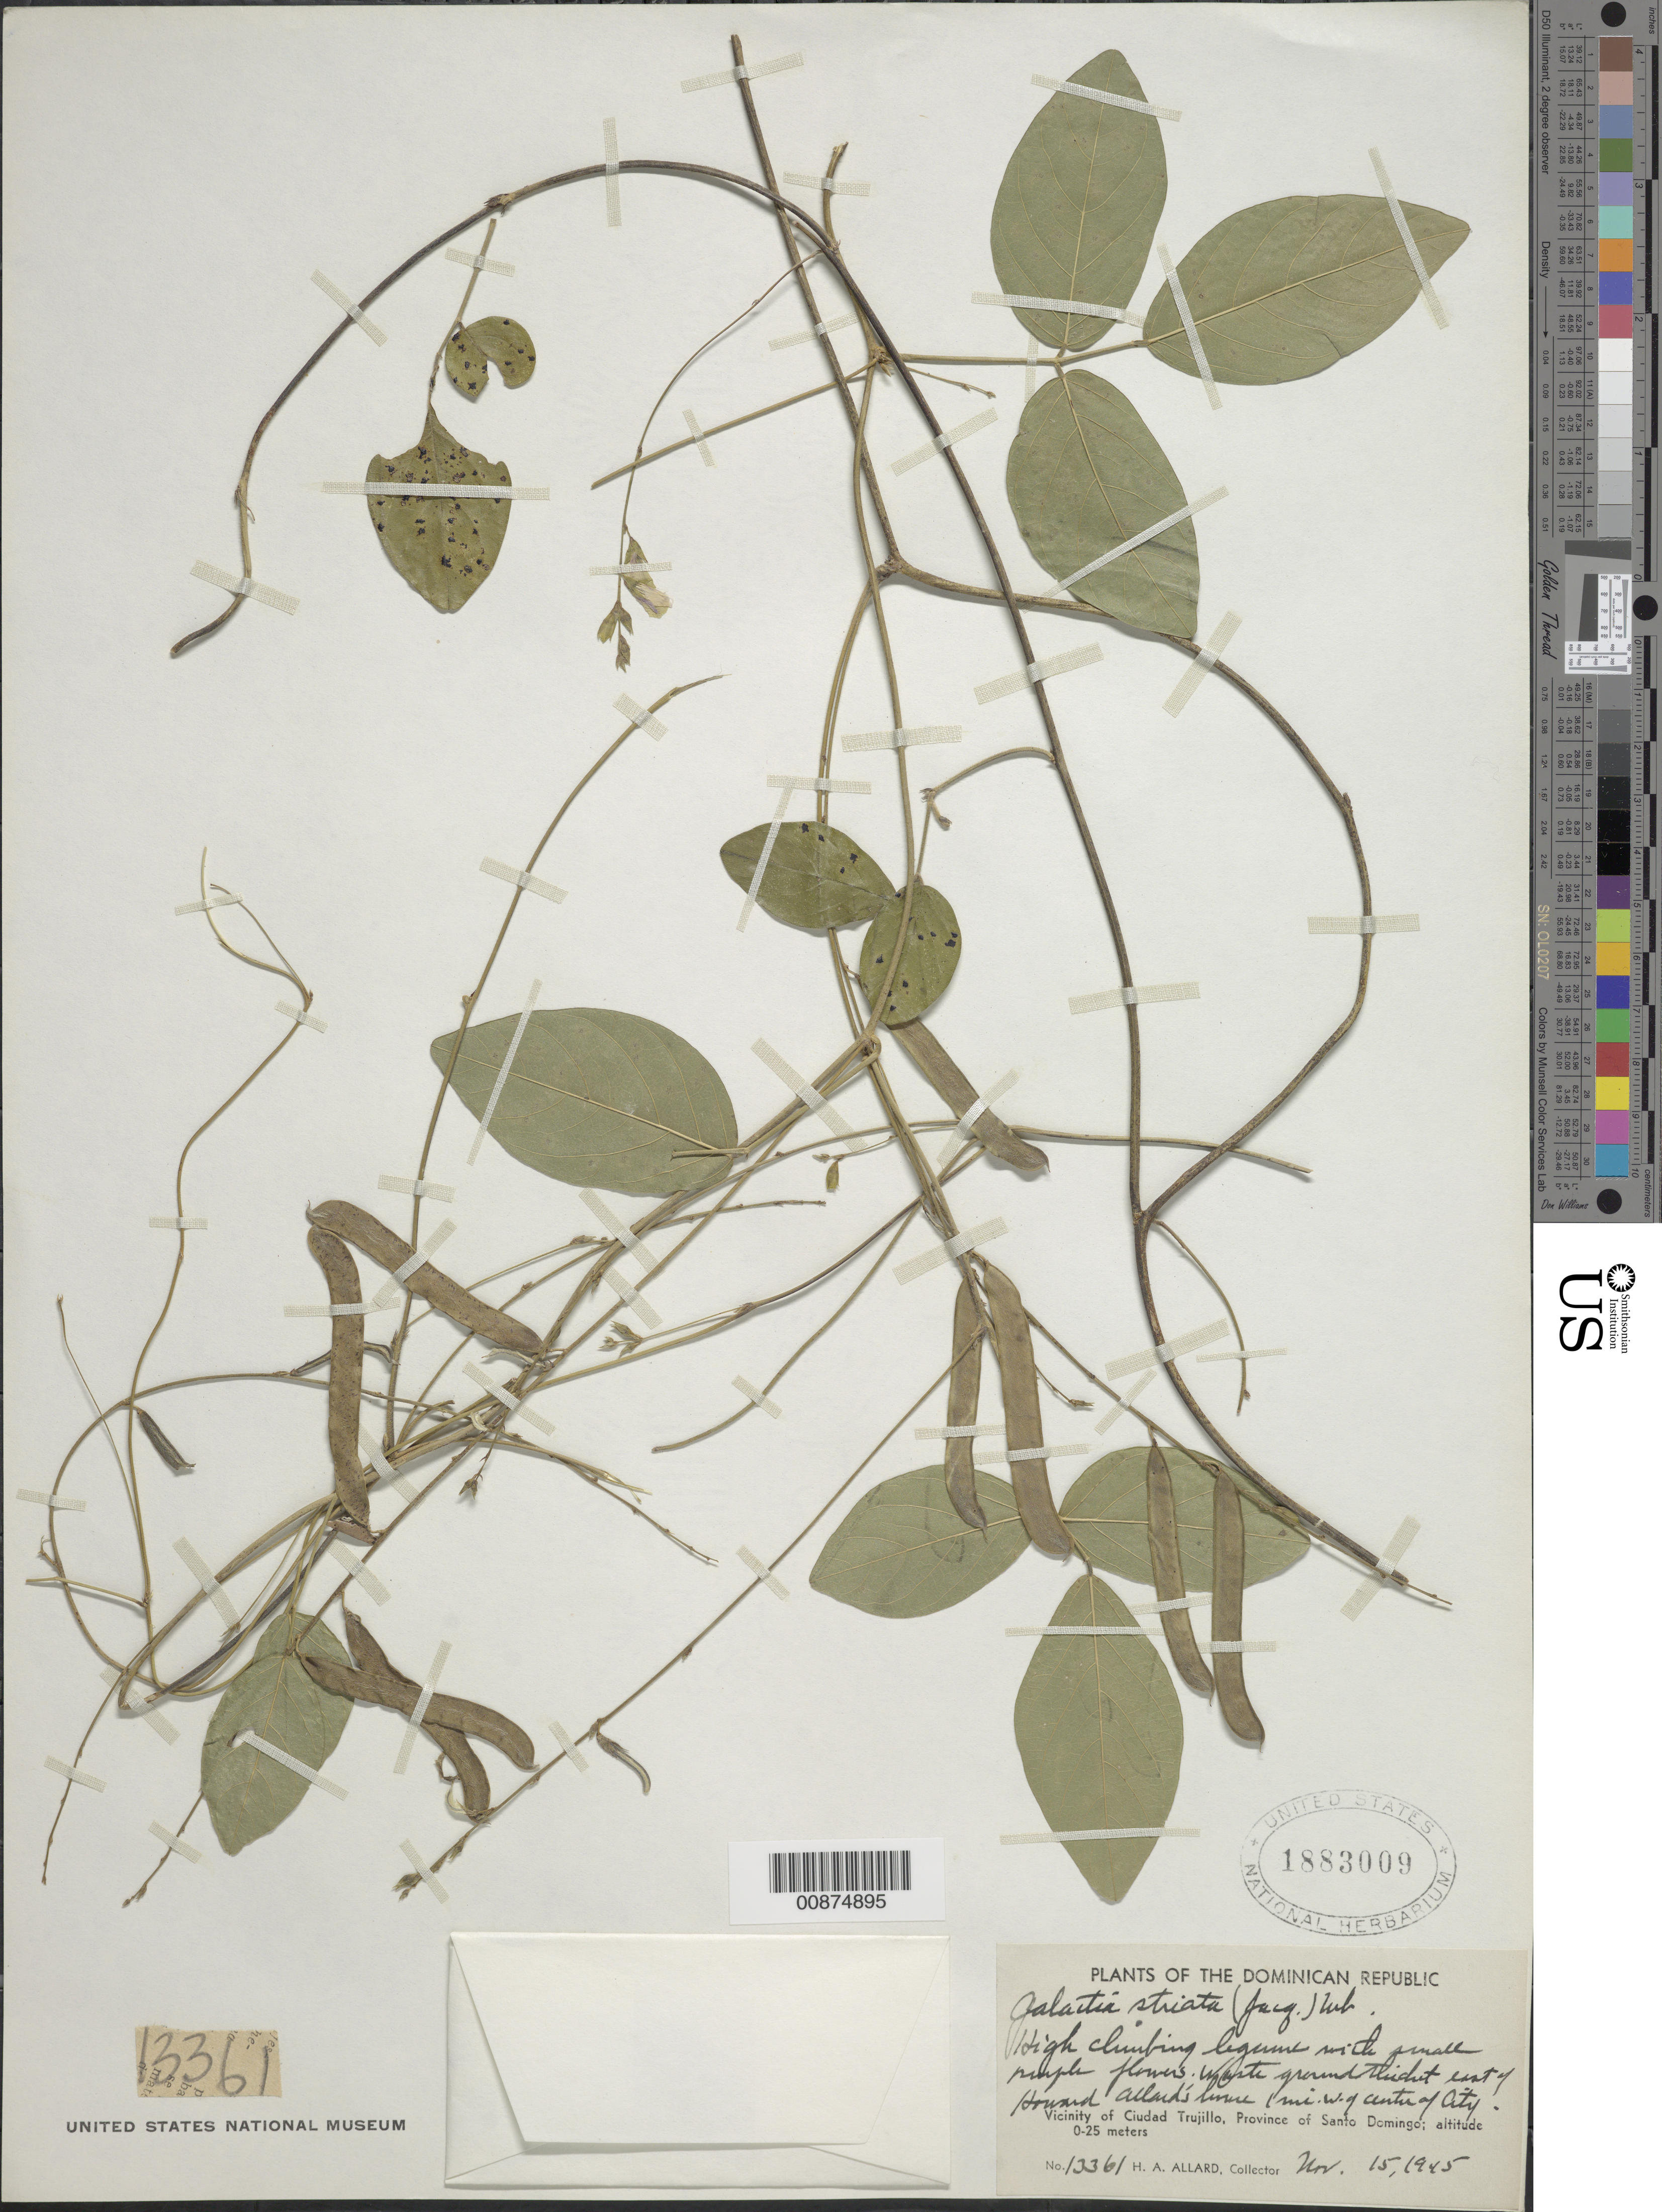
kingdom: Plantae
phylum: Tracheophyta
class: Magnoliopsida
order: Fabales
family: Fabaceae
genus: Galactia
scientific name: Galactia striata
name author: (Jacq.) Urb.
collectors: H. A. Allard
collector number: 13361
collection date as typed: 15 Nov 1945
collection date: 1945-11-15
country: Dominican Republic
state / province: Distrito Nacional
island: Hispaniola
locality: Vicinity of Ciudad Trujillo, Province of Santo Domingo (obsolete). Waste ground east of Howard Allard's home. 1 mi. west of center of city.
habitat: Waste ground thicket.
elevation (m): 0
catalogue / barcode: US 1883009